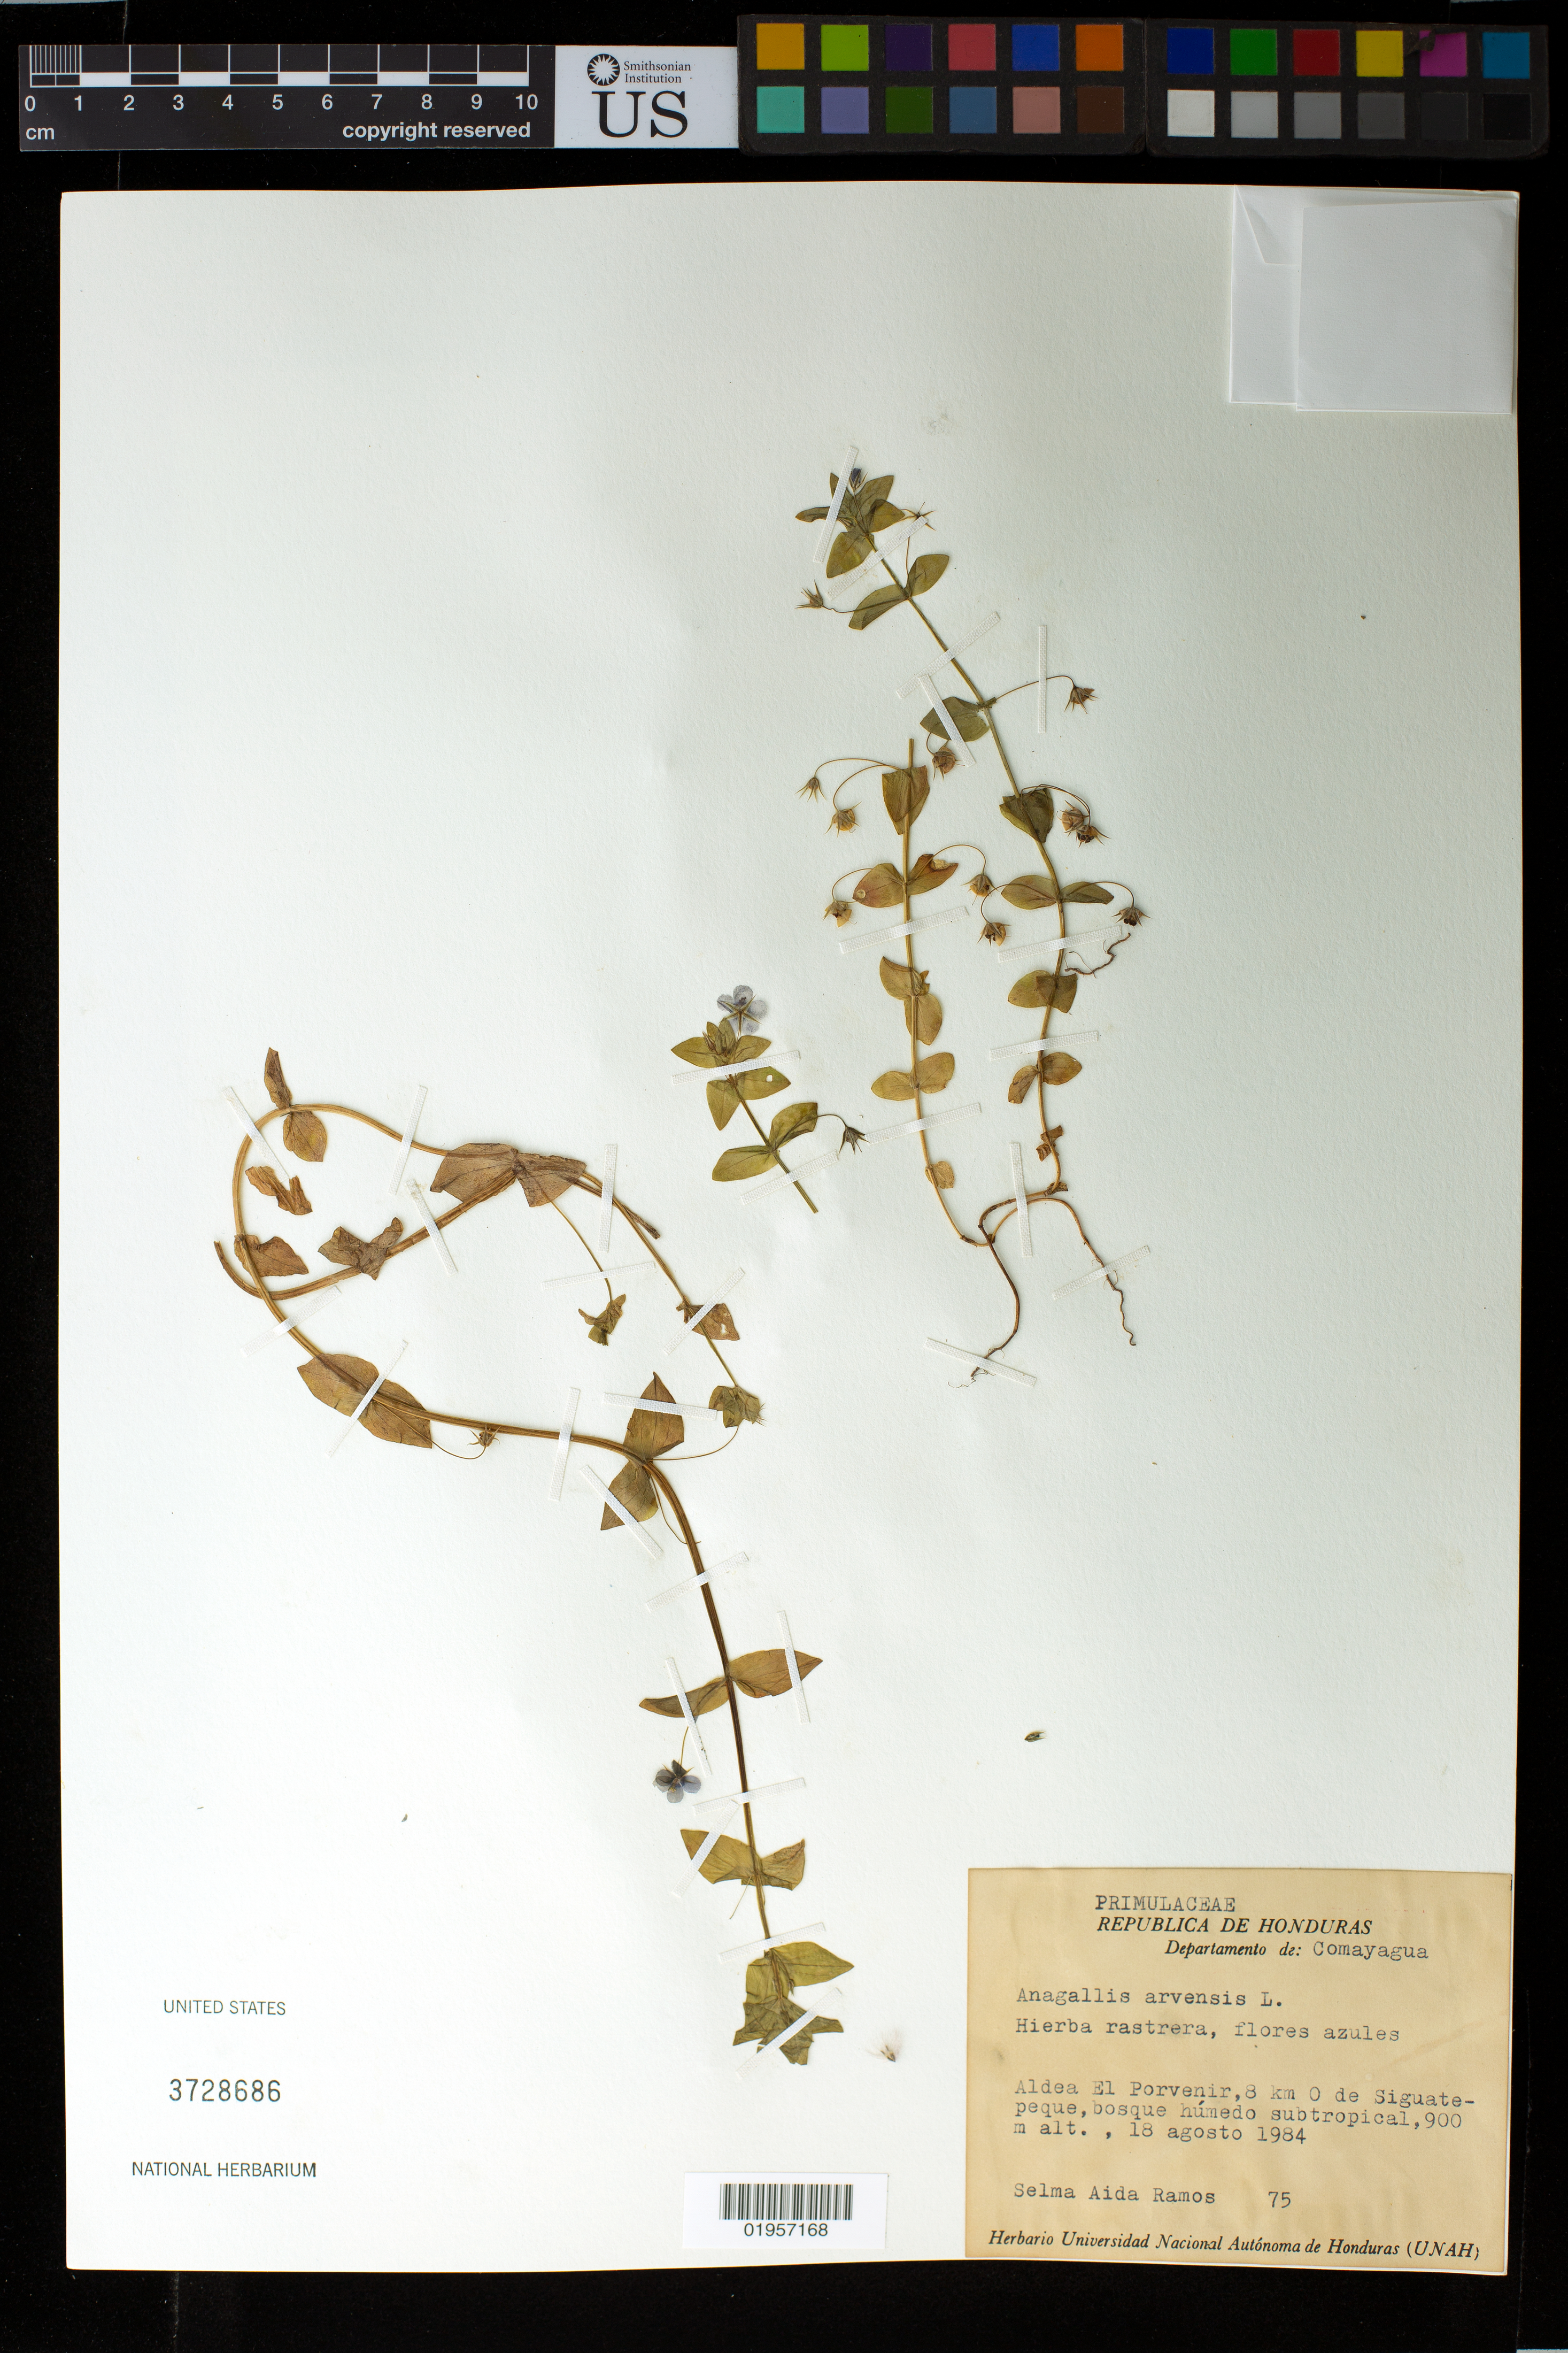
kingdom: Plantae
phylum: Tracheophyta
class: Magnoliopsida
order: Ericales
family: Primulaceae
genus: Anagallis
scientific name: Anagallis arvensis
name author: L.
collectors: S. A. Ramos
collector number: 75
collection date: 1984-08-18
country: Honduras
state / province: Comayagua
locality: Departamento de: Comayagua. Aldea El Porvenir, 8 km O de Siguatepeque.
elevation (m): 900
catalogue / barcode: US 3728686